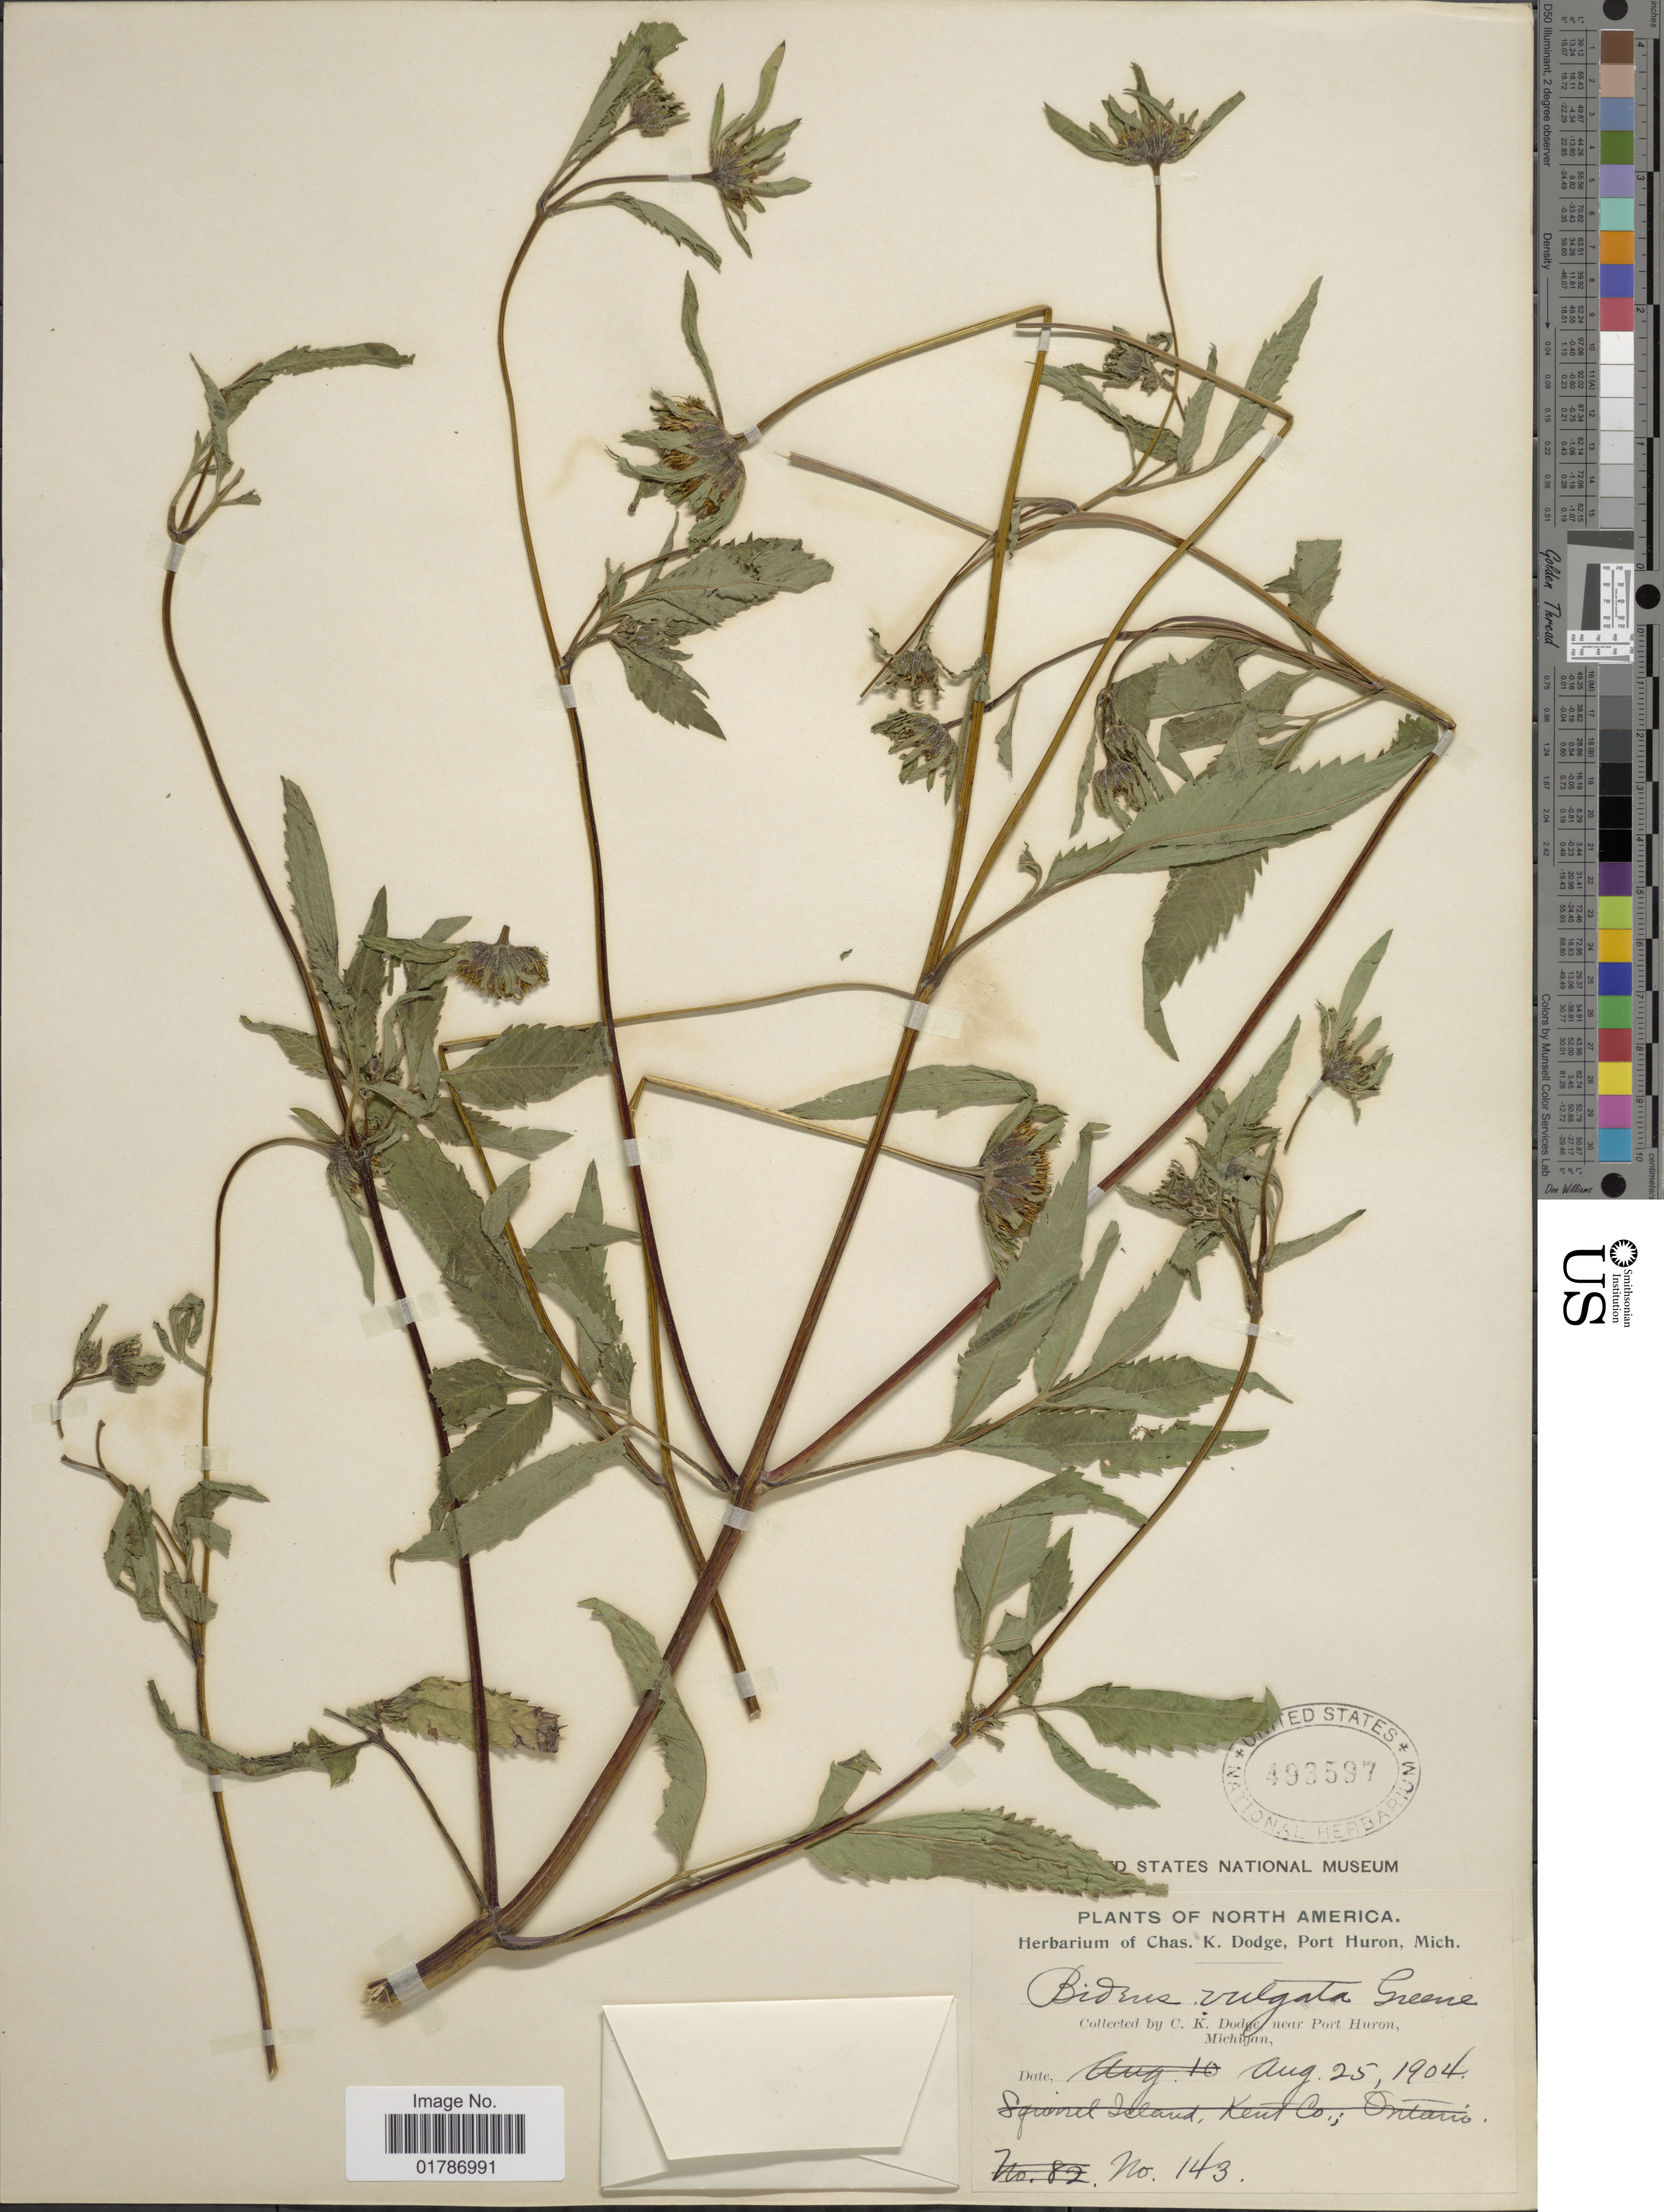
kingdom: Plantae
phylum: Tracheophyta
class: Magnoliopsida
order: Asterales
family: Asteraceae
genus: Bidens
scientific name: Bidens vulgata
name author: Greene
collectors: C. Dodge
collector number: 143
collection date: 1904-08-25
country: United States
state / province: Michigan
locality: Near Port Huron, Michigan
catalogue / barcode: US 493597